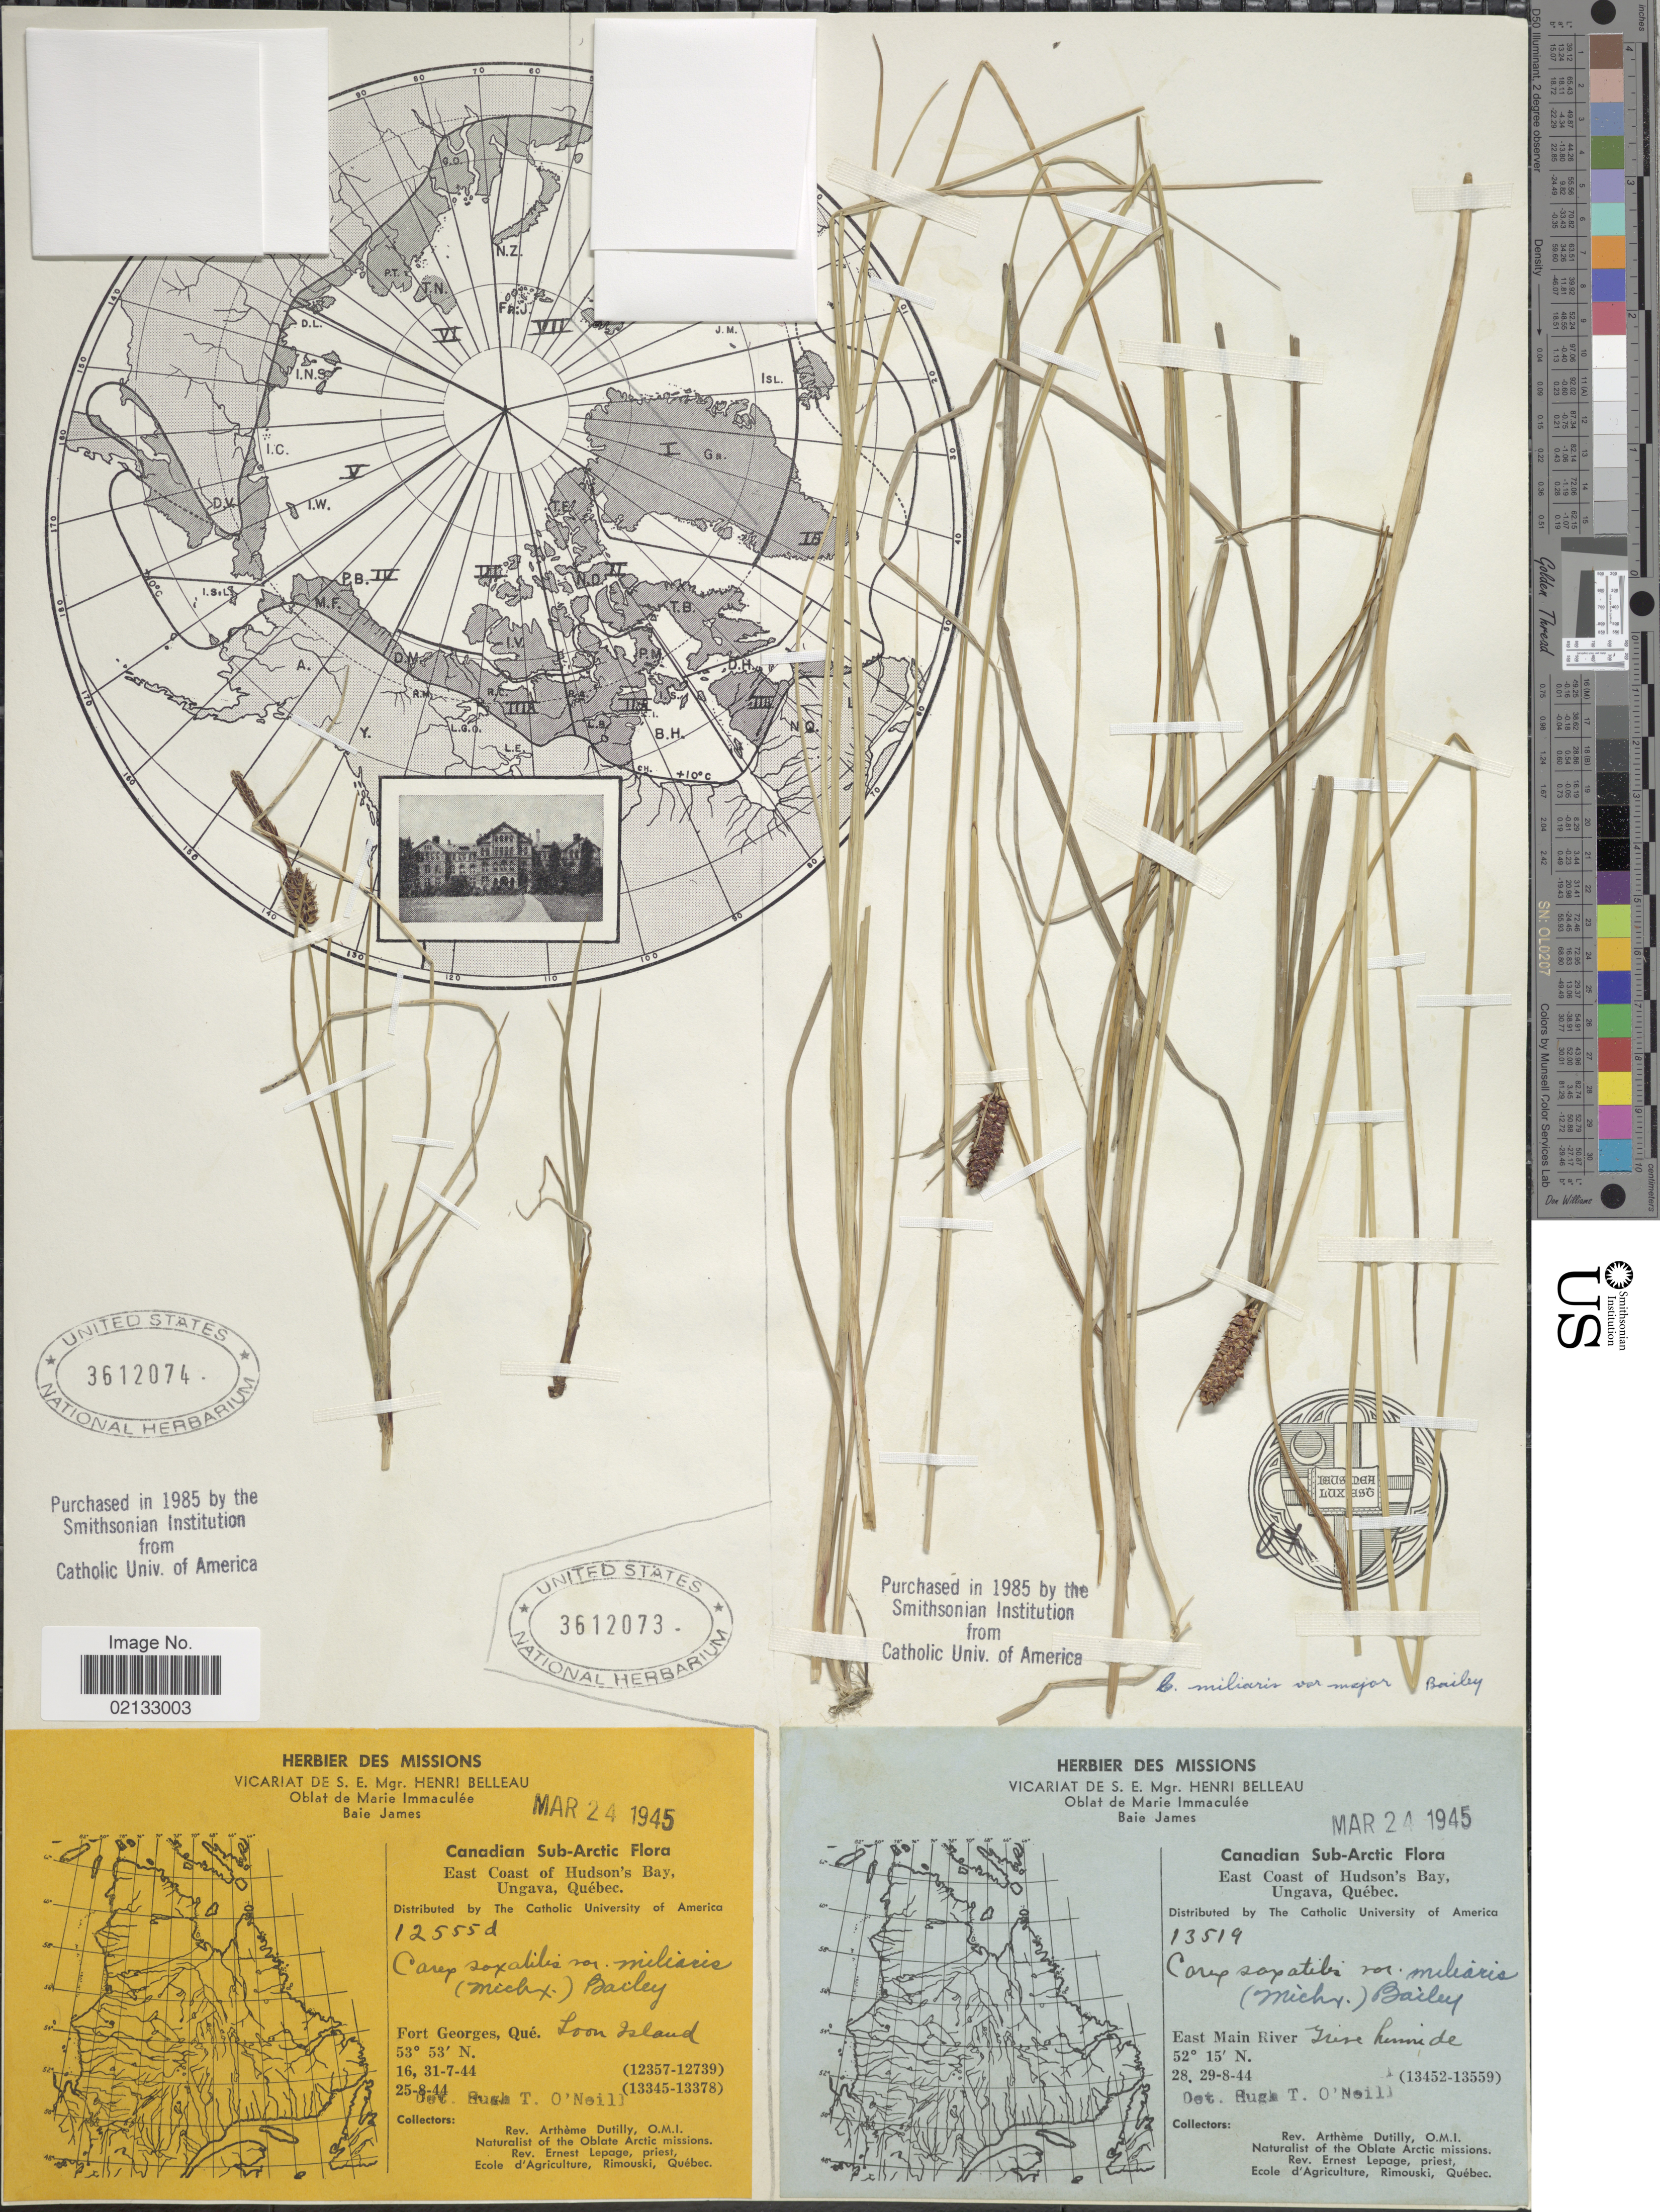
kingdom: Plantae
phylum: Tracheophyta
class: Liliopsida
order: Poales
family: Cyperaceae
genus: Carex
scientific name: Carex saxatilis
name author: L.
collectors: A. Dutilly & E. Lepage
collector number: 13519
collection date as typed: Transcribed d/m/y: 28/8/44 to 29/8/44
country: Canada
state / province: Quebec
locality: Canadian Sub-Arctic. East Coast of Hudson's Bay, Ungava, Quebec. East Main River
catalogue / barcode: US 3612073-2